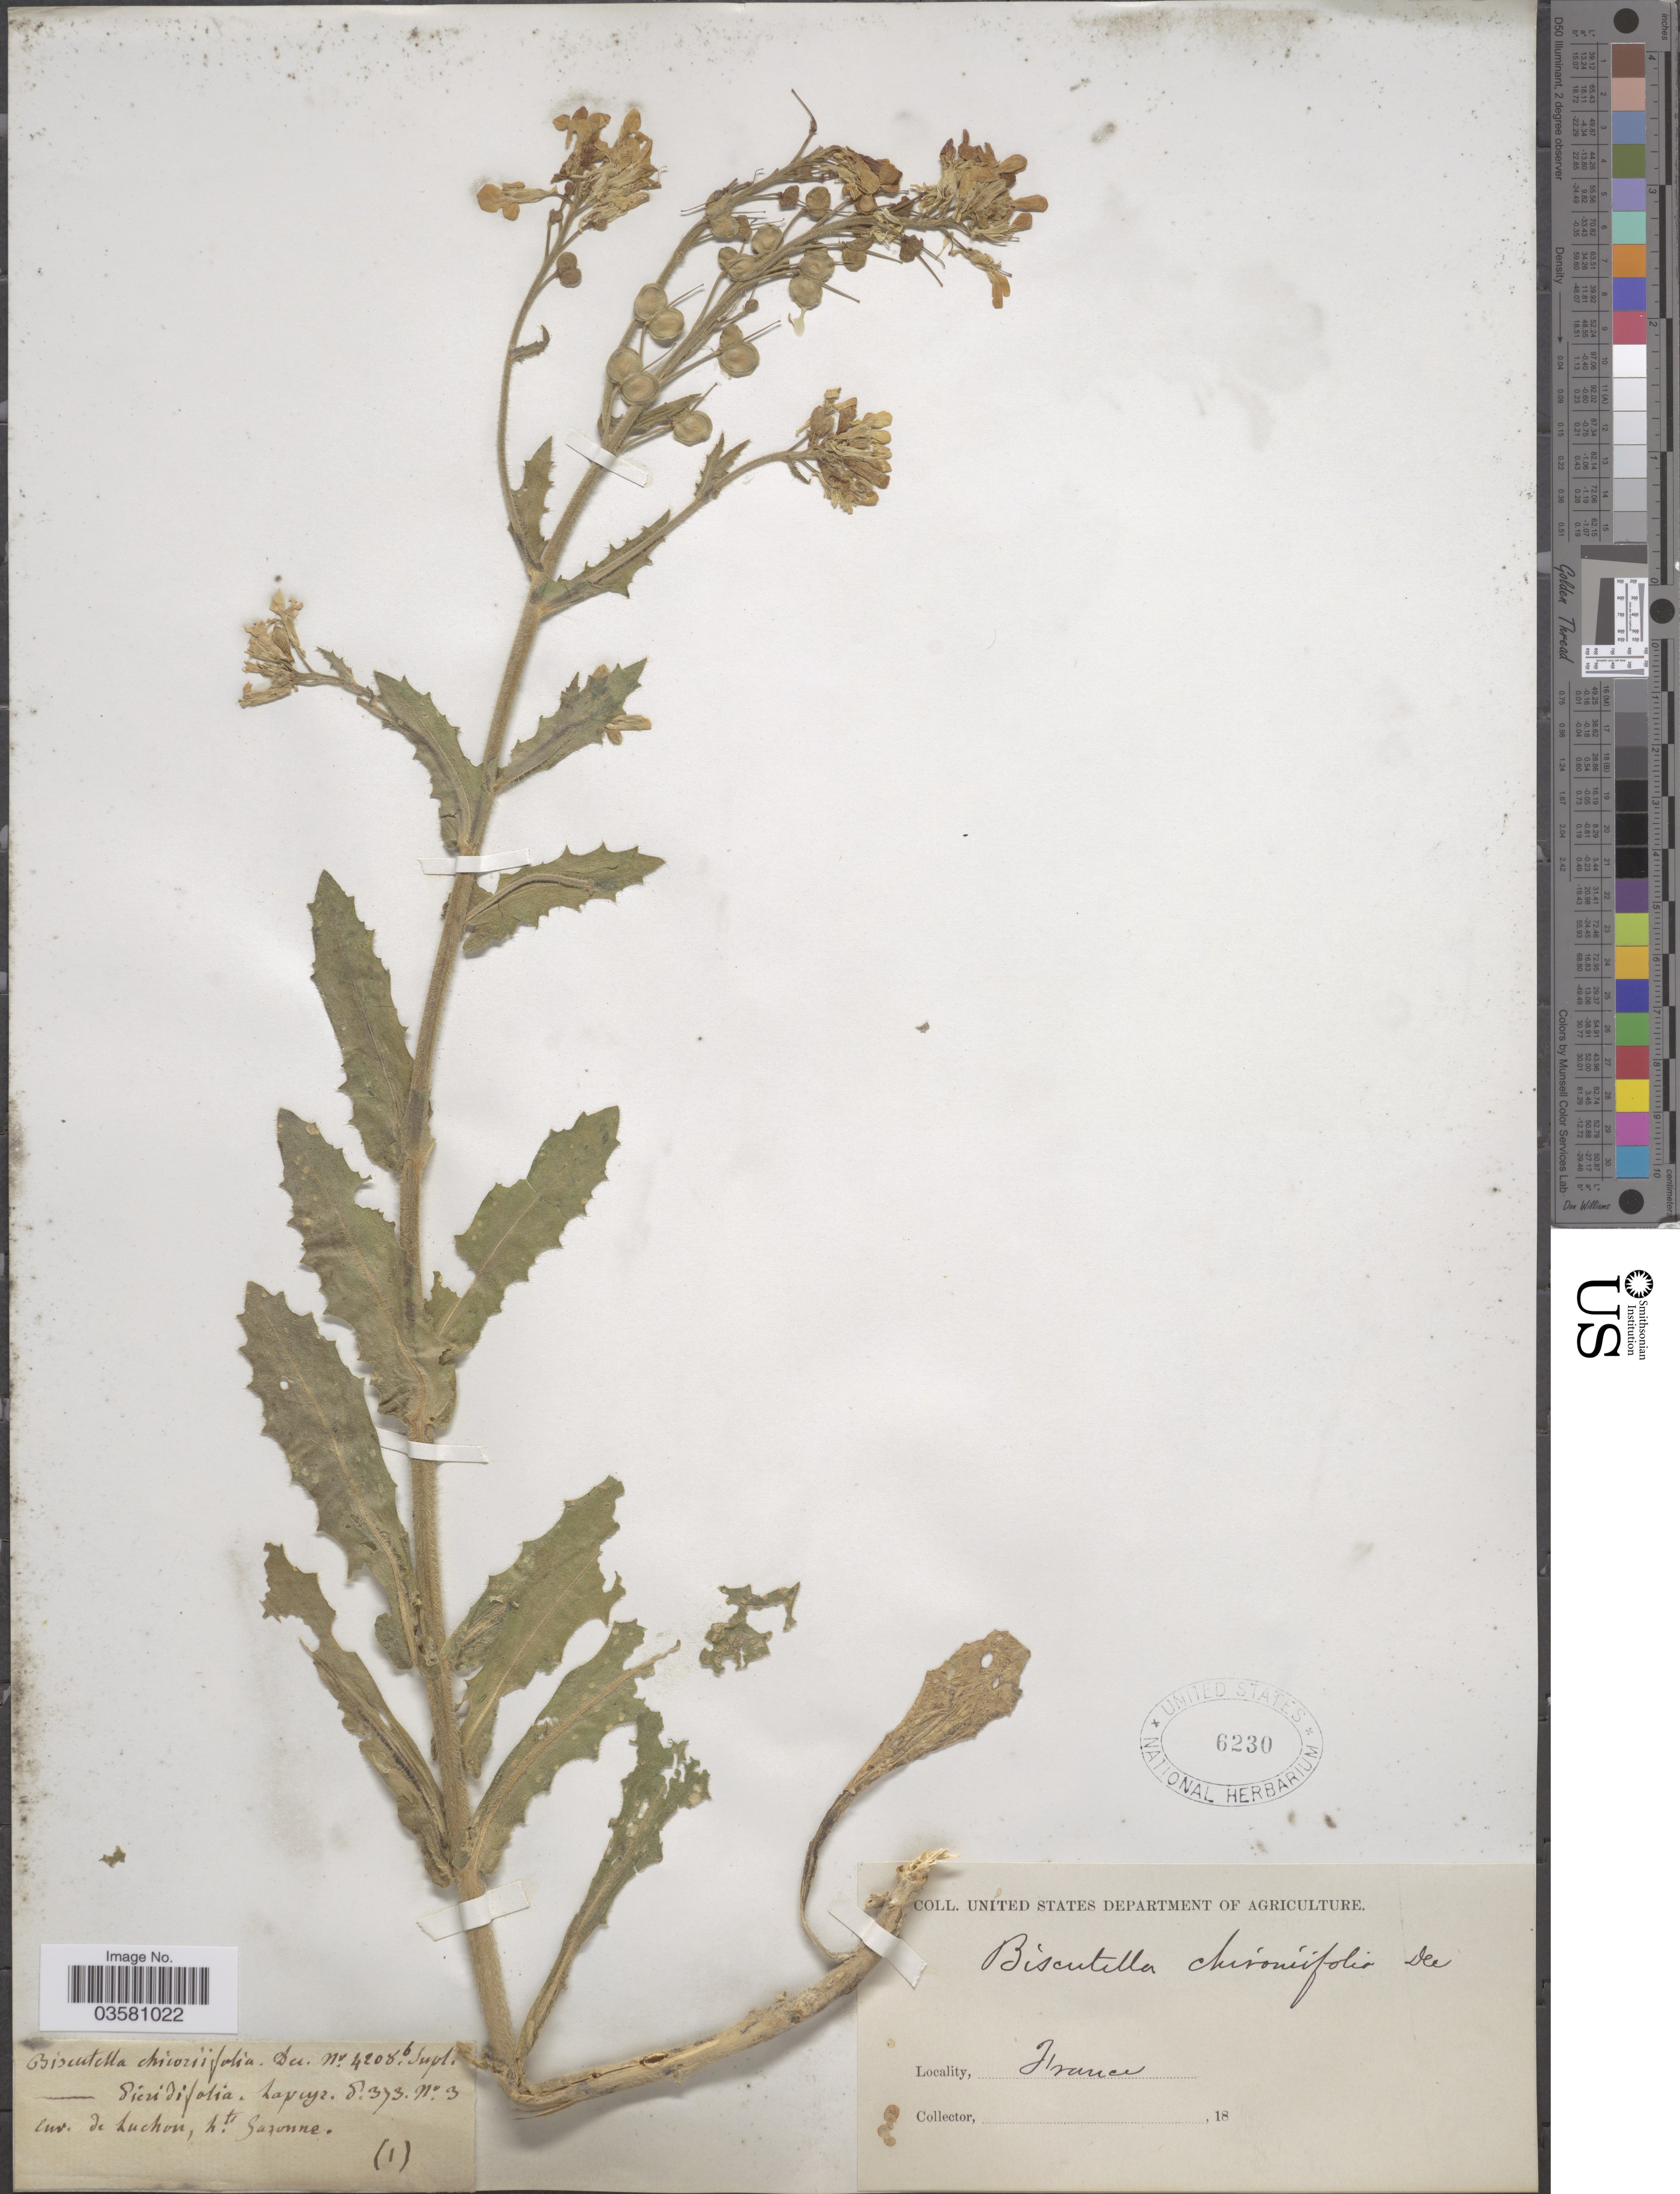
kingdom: Plantae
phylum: Tracheophyta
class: Magnoliopsida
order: Brassicales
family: Brassicaceae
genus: Biscutella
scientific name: Biscutella chironiifolia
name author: DC.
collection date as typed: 18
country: France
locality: Env. de Luchon, Ste. Sazonne.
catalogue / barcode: US 6230